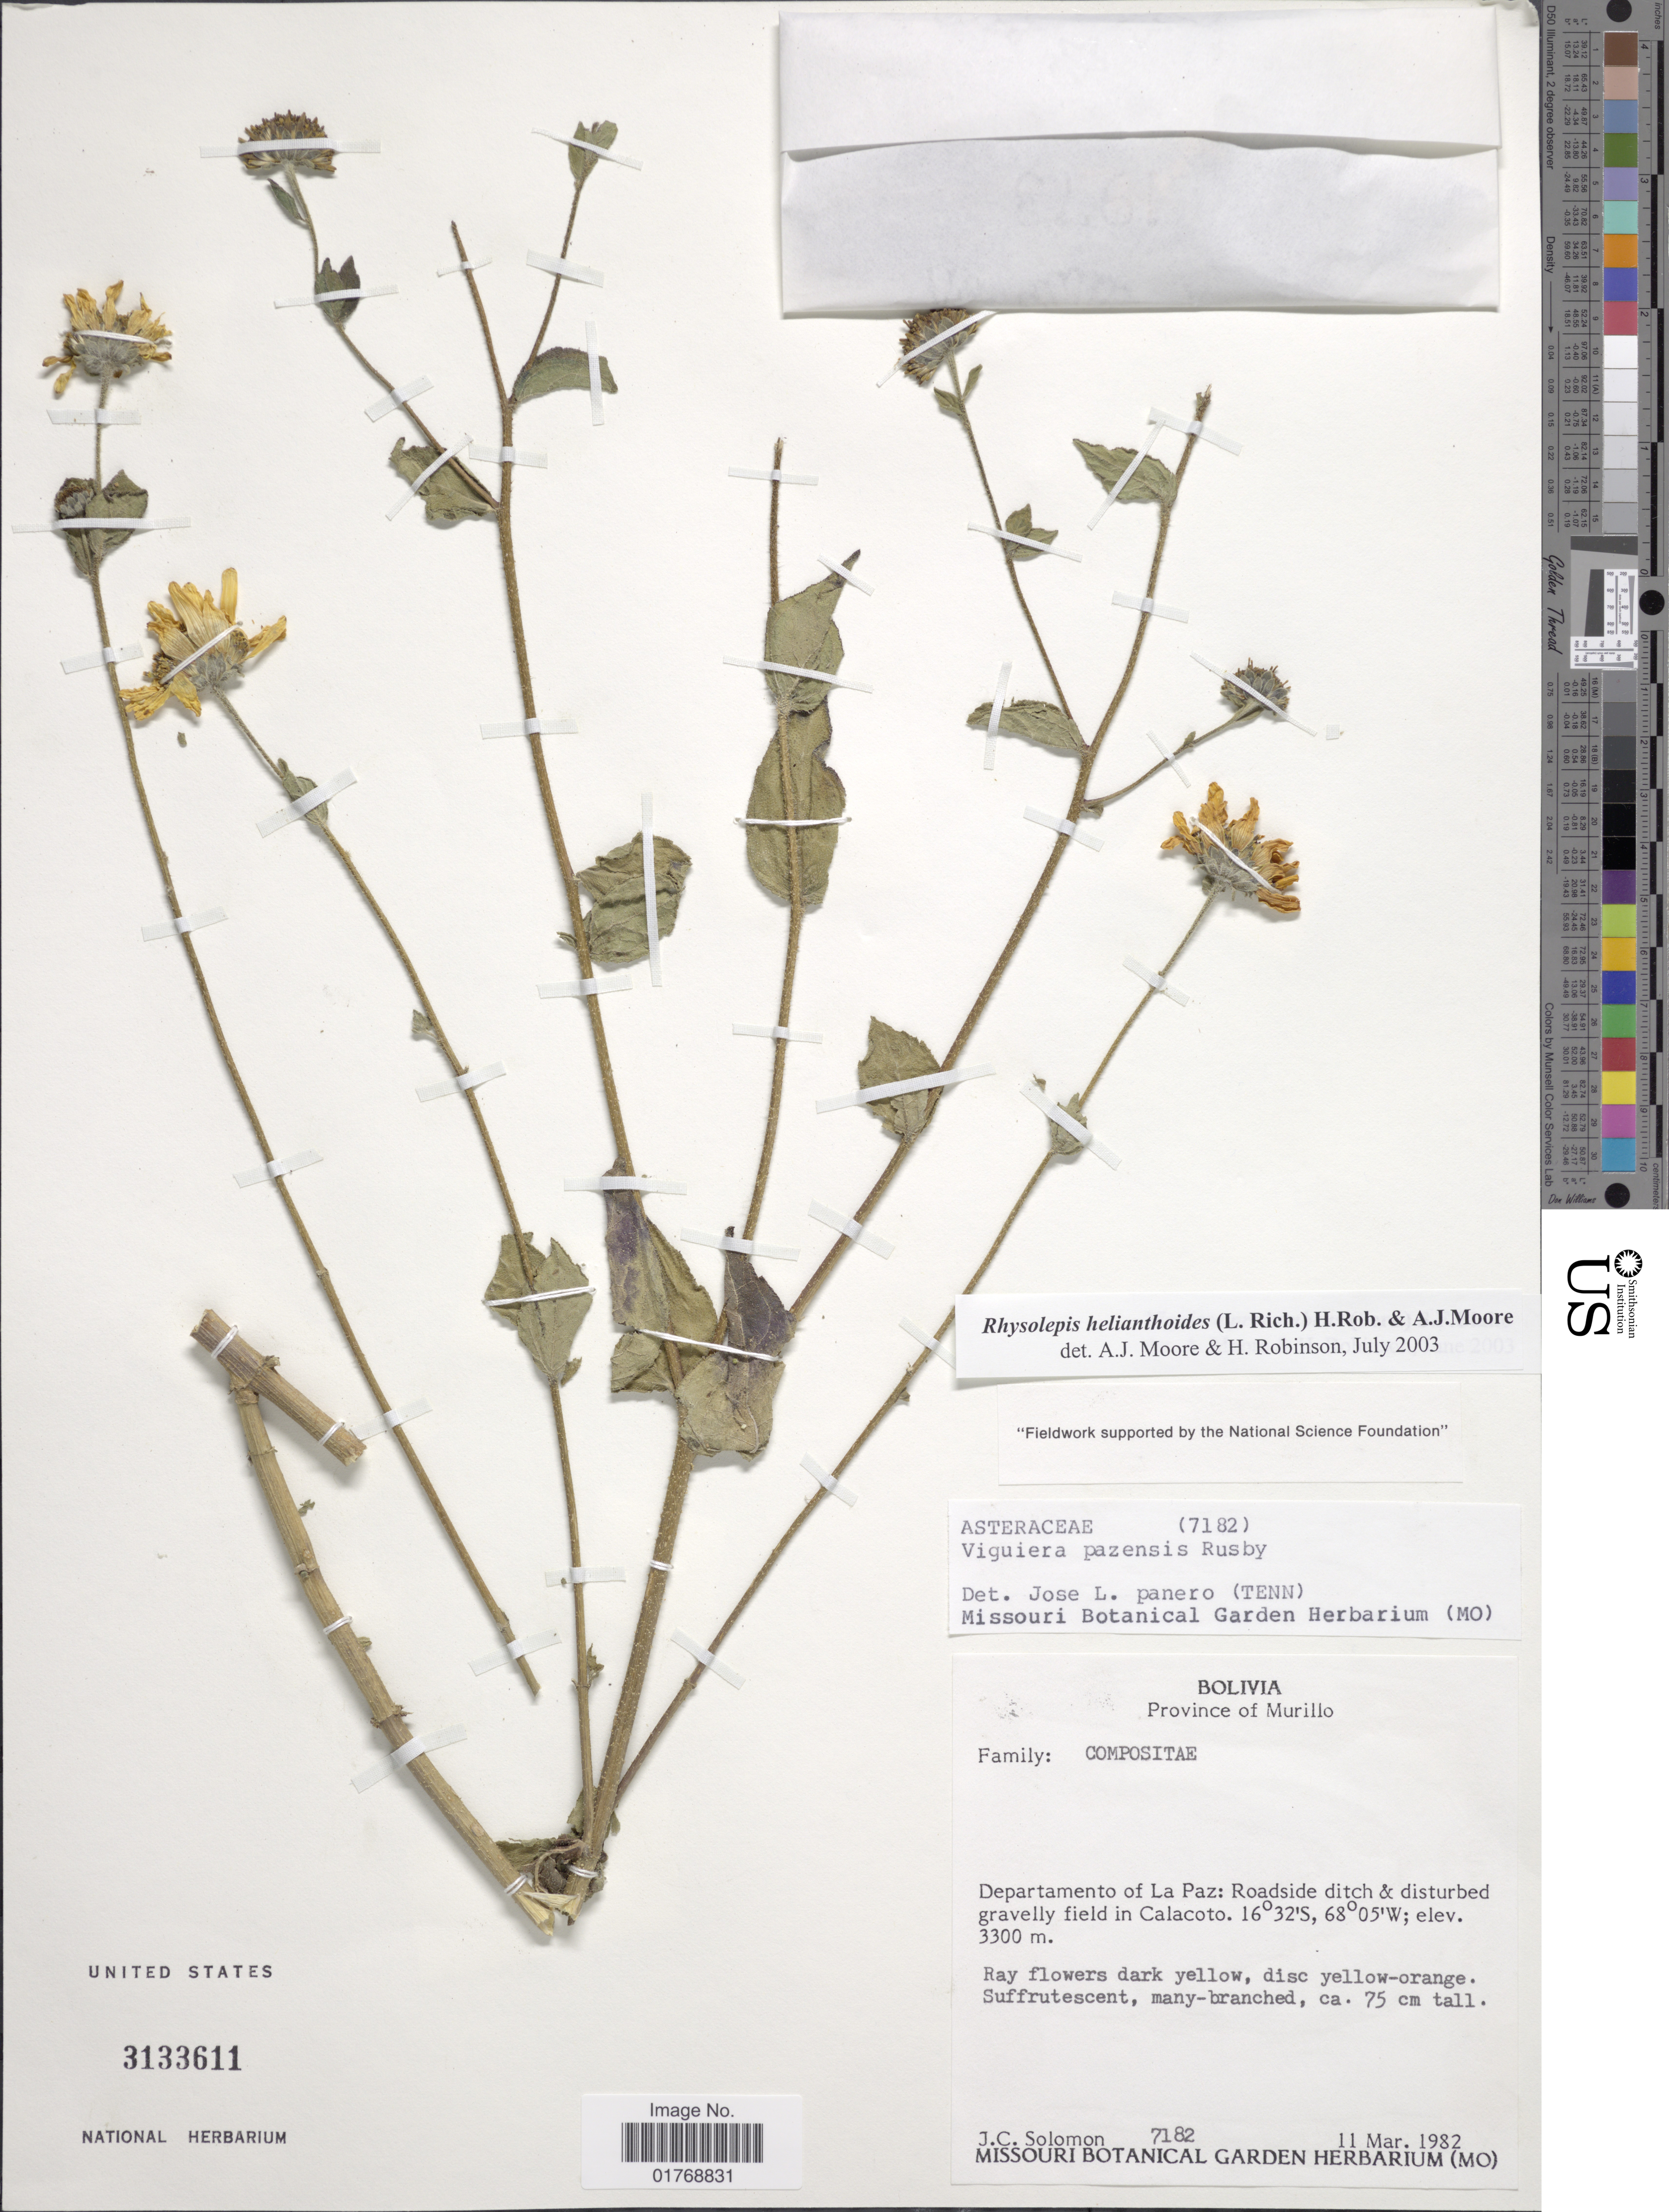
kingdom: Plantae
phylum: Tracheophyta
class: Magnoliopsida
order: Asterales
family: Asteraceae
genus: Viguiera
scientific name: Viguiera procumbens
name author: (Pers.) S.F. Blake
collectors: J. C. Solomon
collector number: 7182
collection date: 1982-03-11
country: Bolivia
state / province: La Paz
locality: Province of Murillo. Departamento of La Paz: Roadside ditch & disturbed gravelly field in Calacoto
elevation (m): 3300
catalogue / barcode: US 3133611